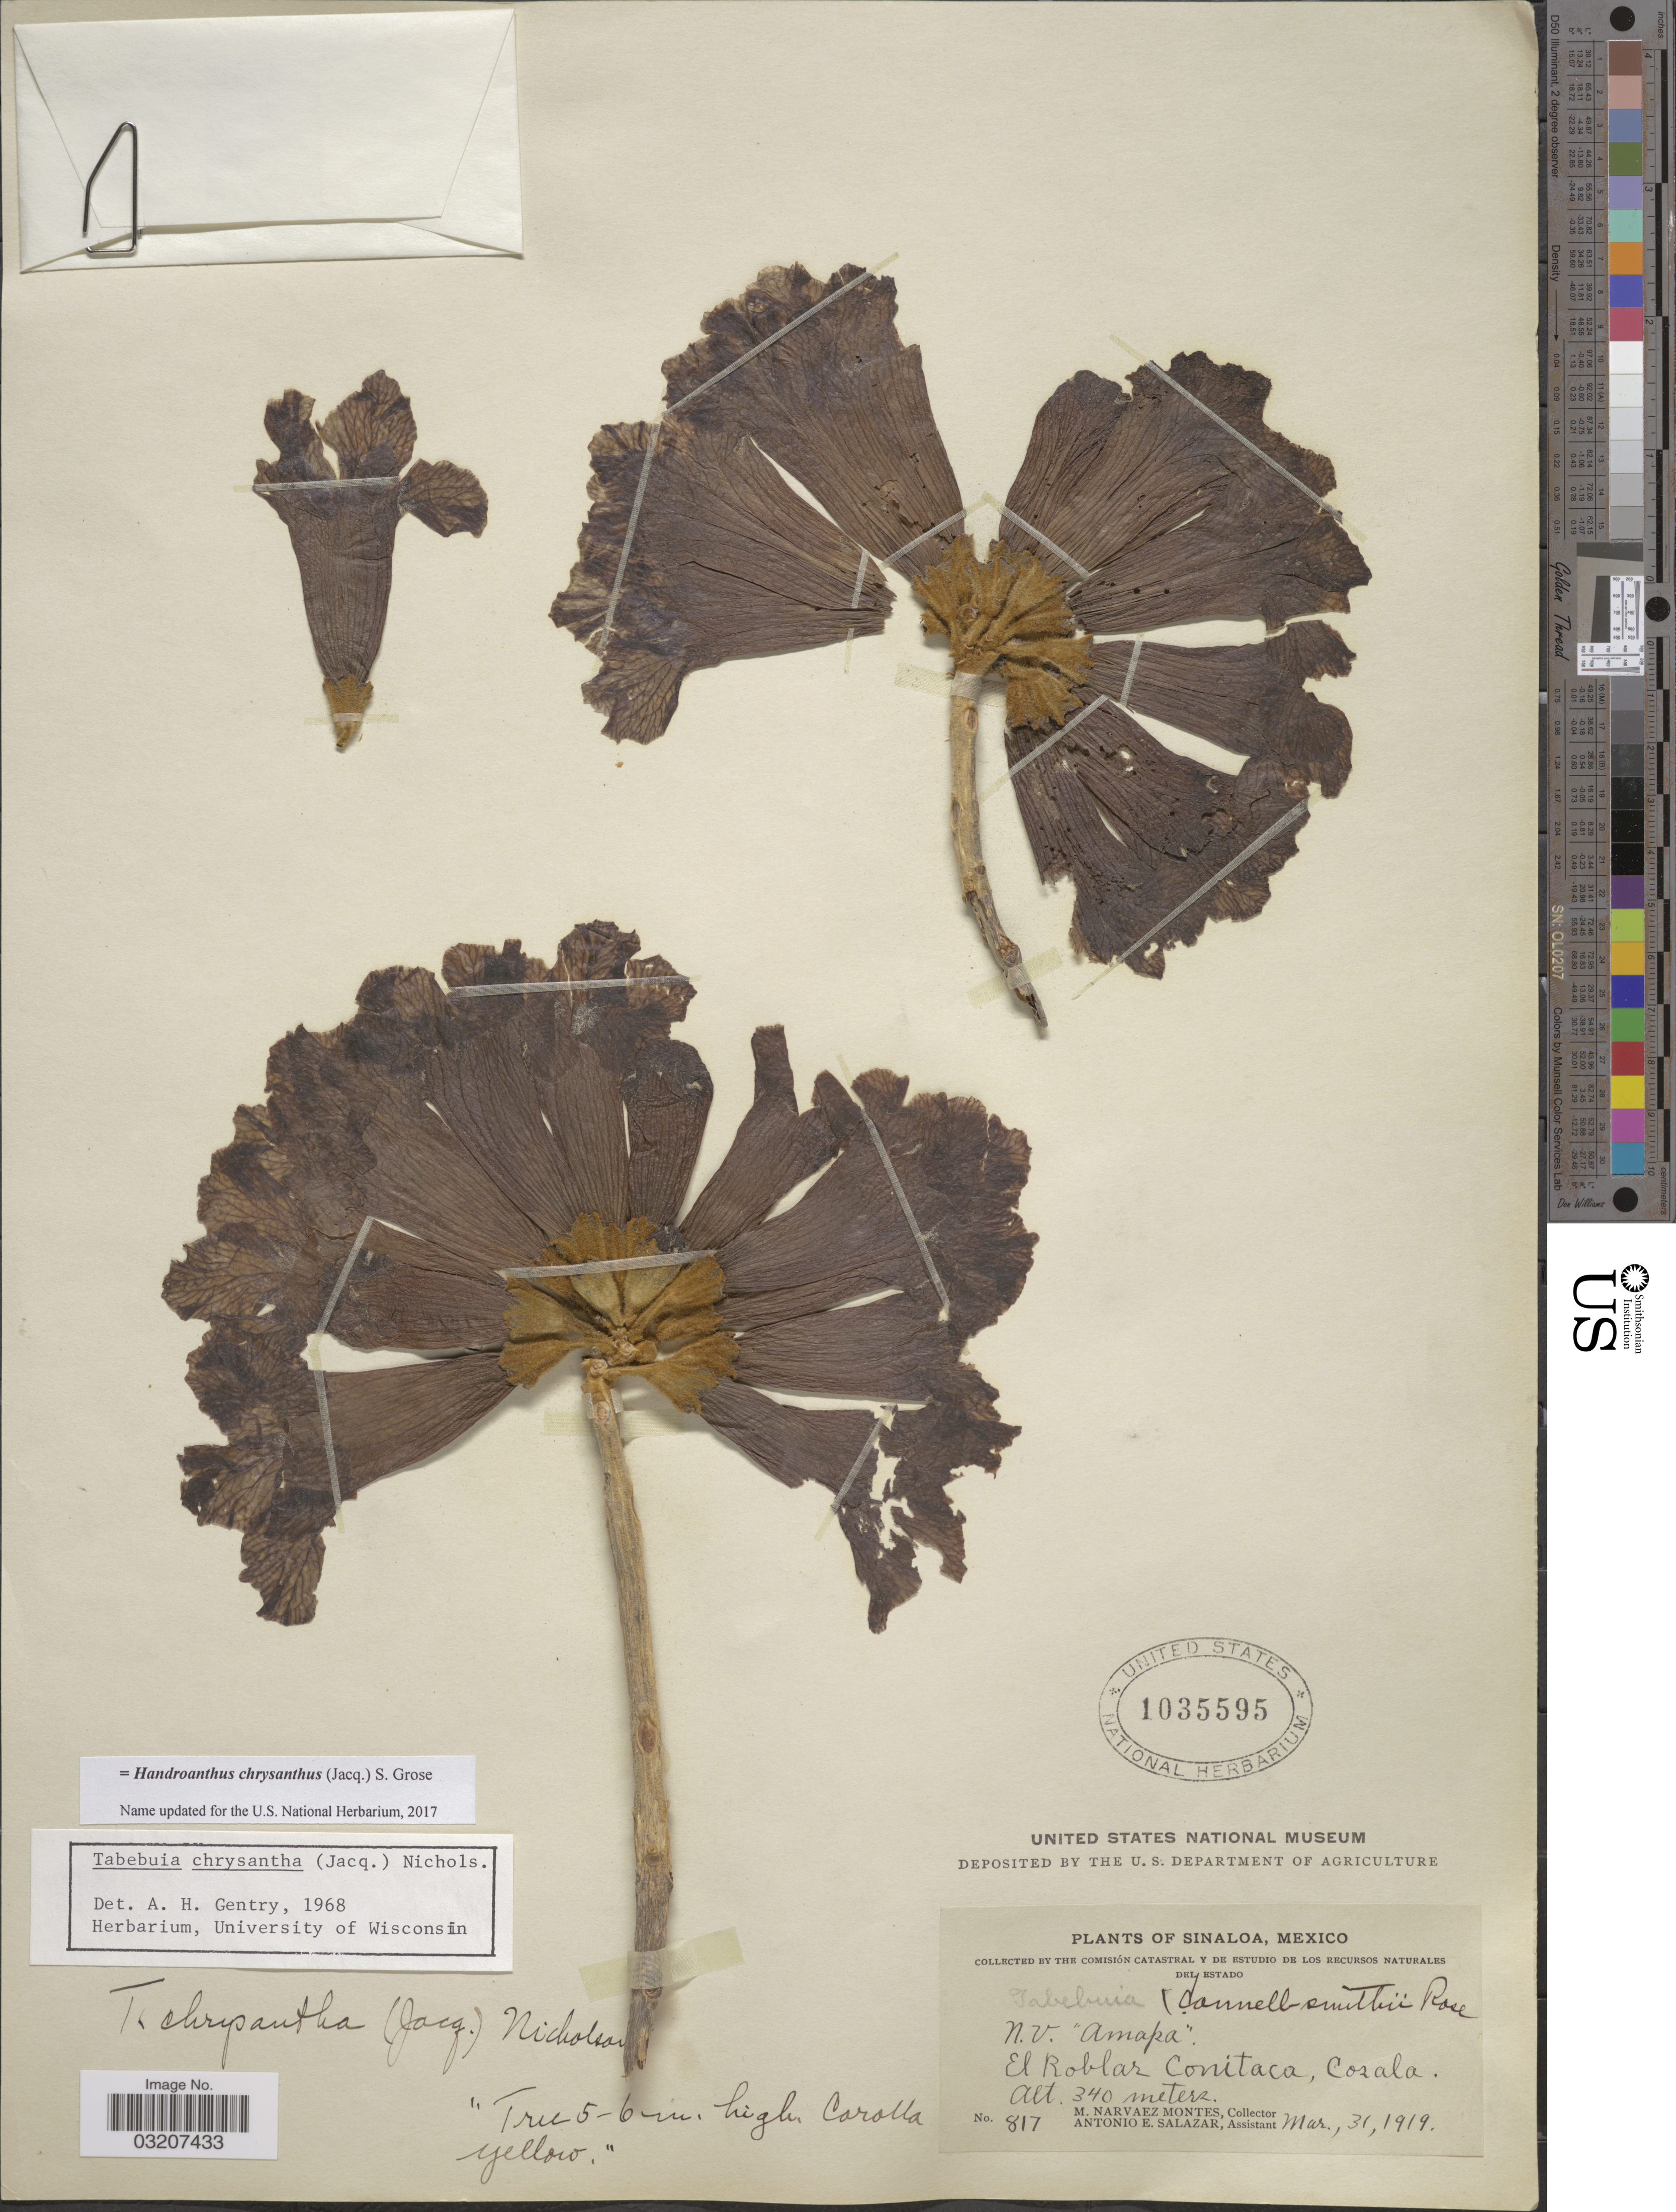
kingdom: Plantae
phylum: Tracheophyta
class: Magnoliopsida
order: Lamiales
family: Bignoniaceae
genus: Handroanthus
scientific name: Handroanthus chrysanthus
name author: (Jacq.) S.O. Grose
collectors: M. Narvaez-Montes & A. E. Salazar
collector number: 817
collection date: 1919-03-31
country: Mexico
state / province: Sinaloa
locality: El Roblar Conitaca, Cozala.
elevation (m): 340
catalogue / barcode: US 1035595